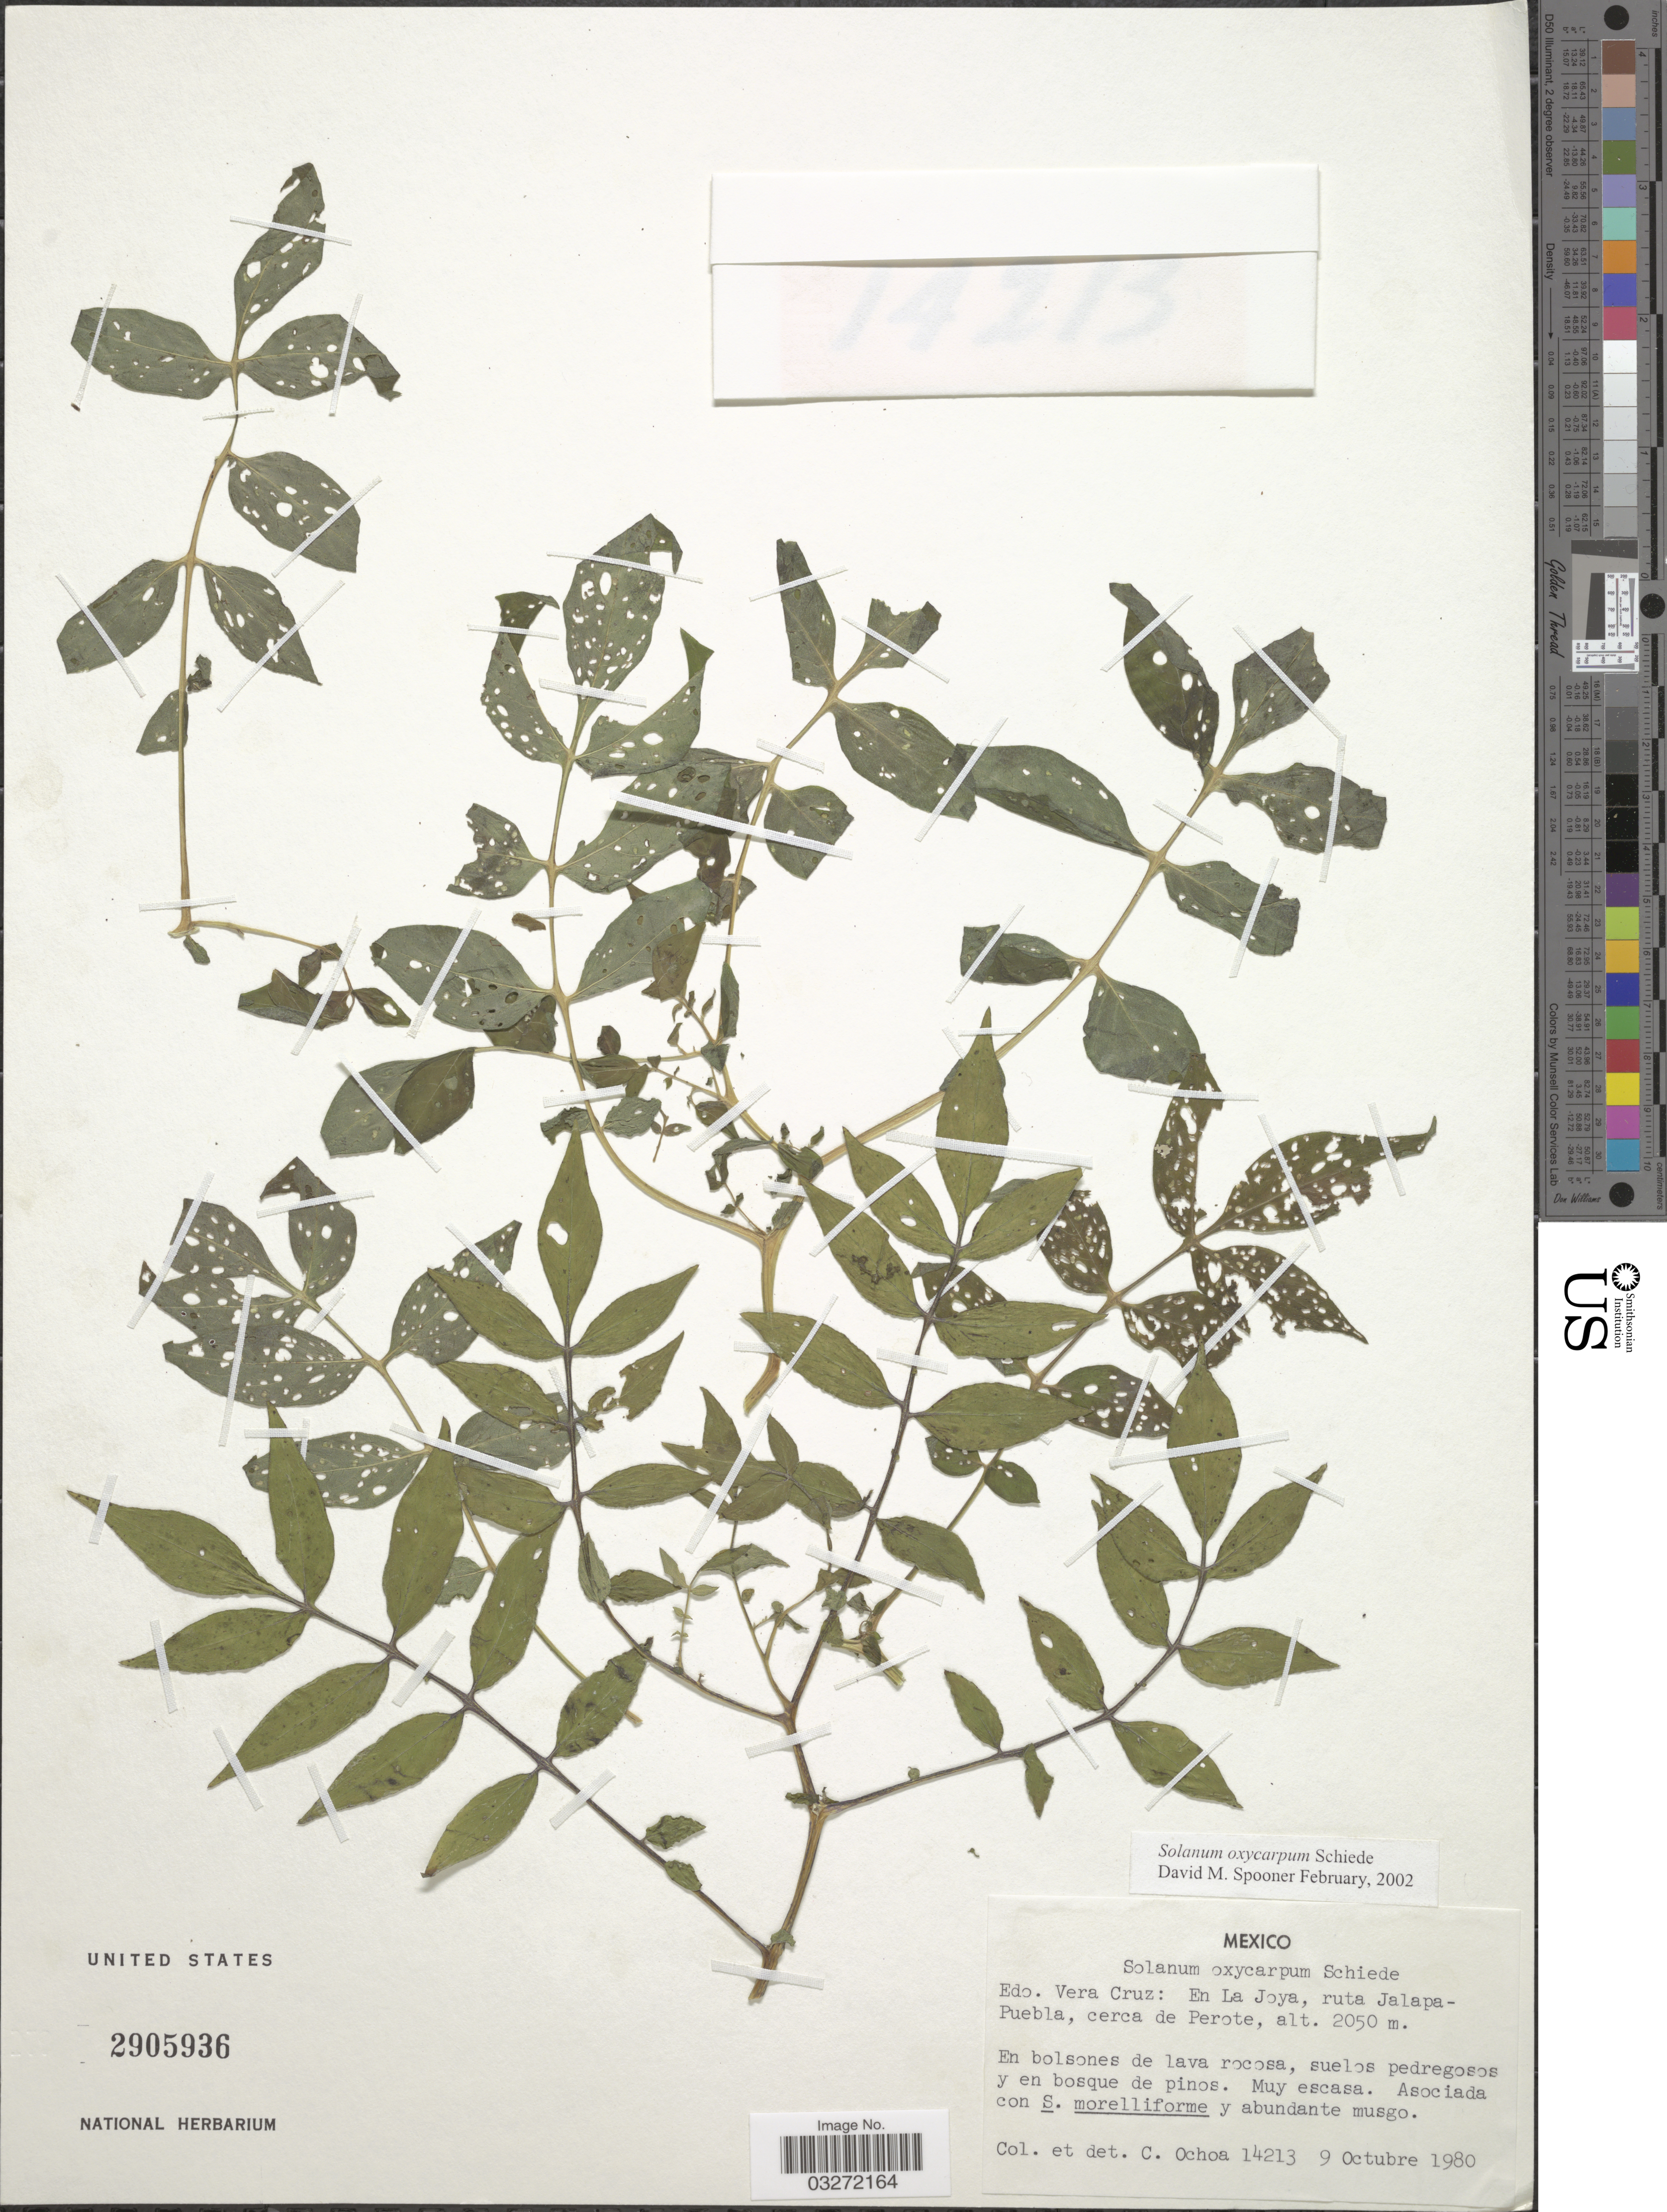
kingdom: Plantae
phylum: Tracheophyta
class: Magnoliopsida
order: Solanales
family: Solanaceae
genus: Solanum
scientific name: Solanum oxycarpum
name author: Schiede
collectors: C. Ochoa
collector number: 14213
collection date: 1980-10-09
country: Mexico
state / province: Veracruz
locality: Edo. Vera Cruz: En La Joya, ruta Jalapa-Puebla, cerca de Perote.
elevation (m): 2050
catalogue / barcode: US 2905936